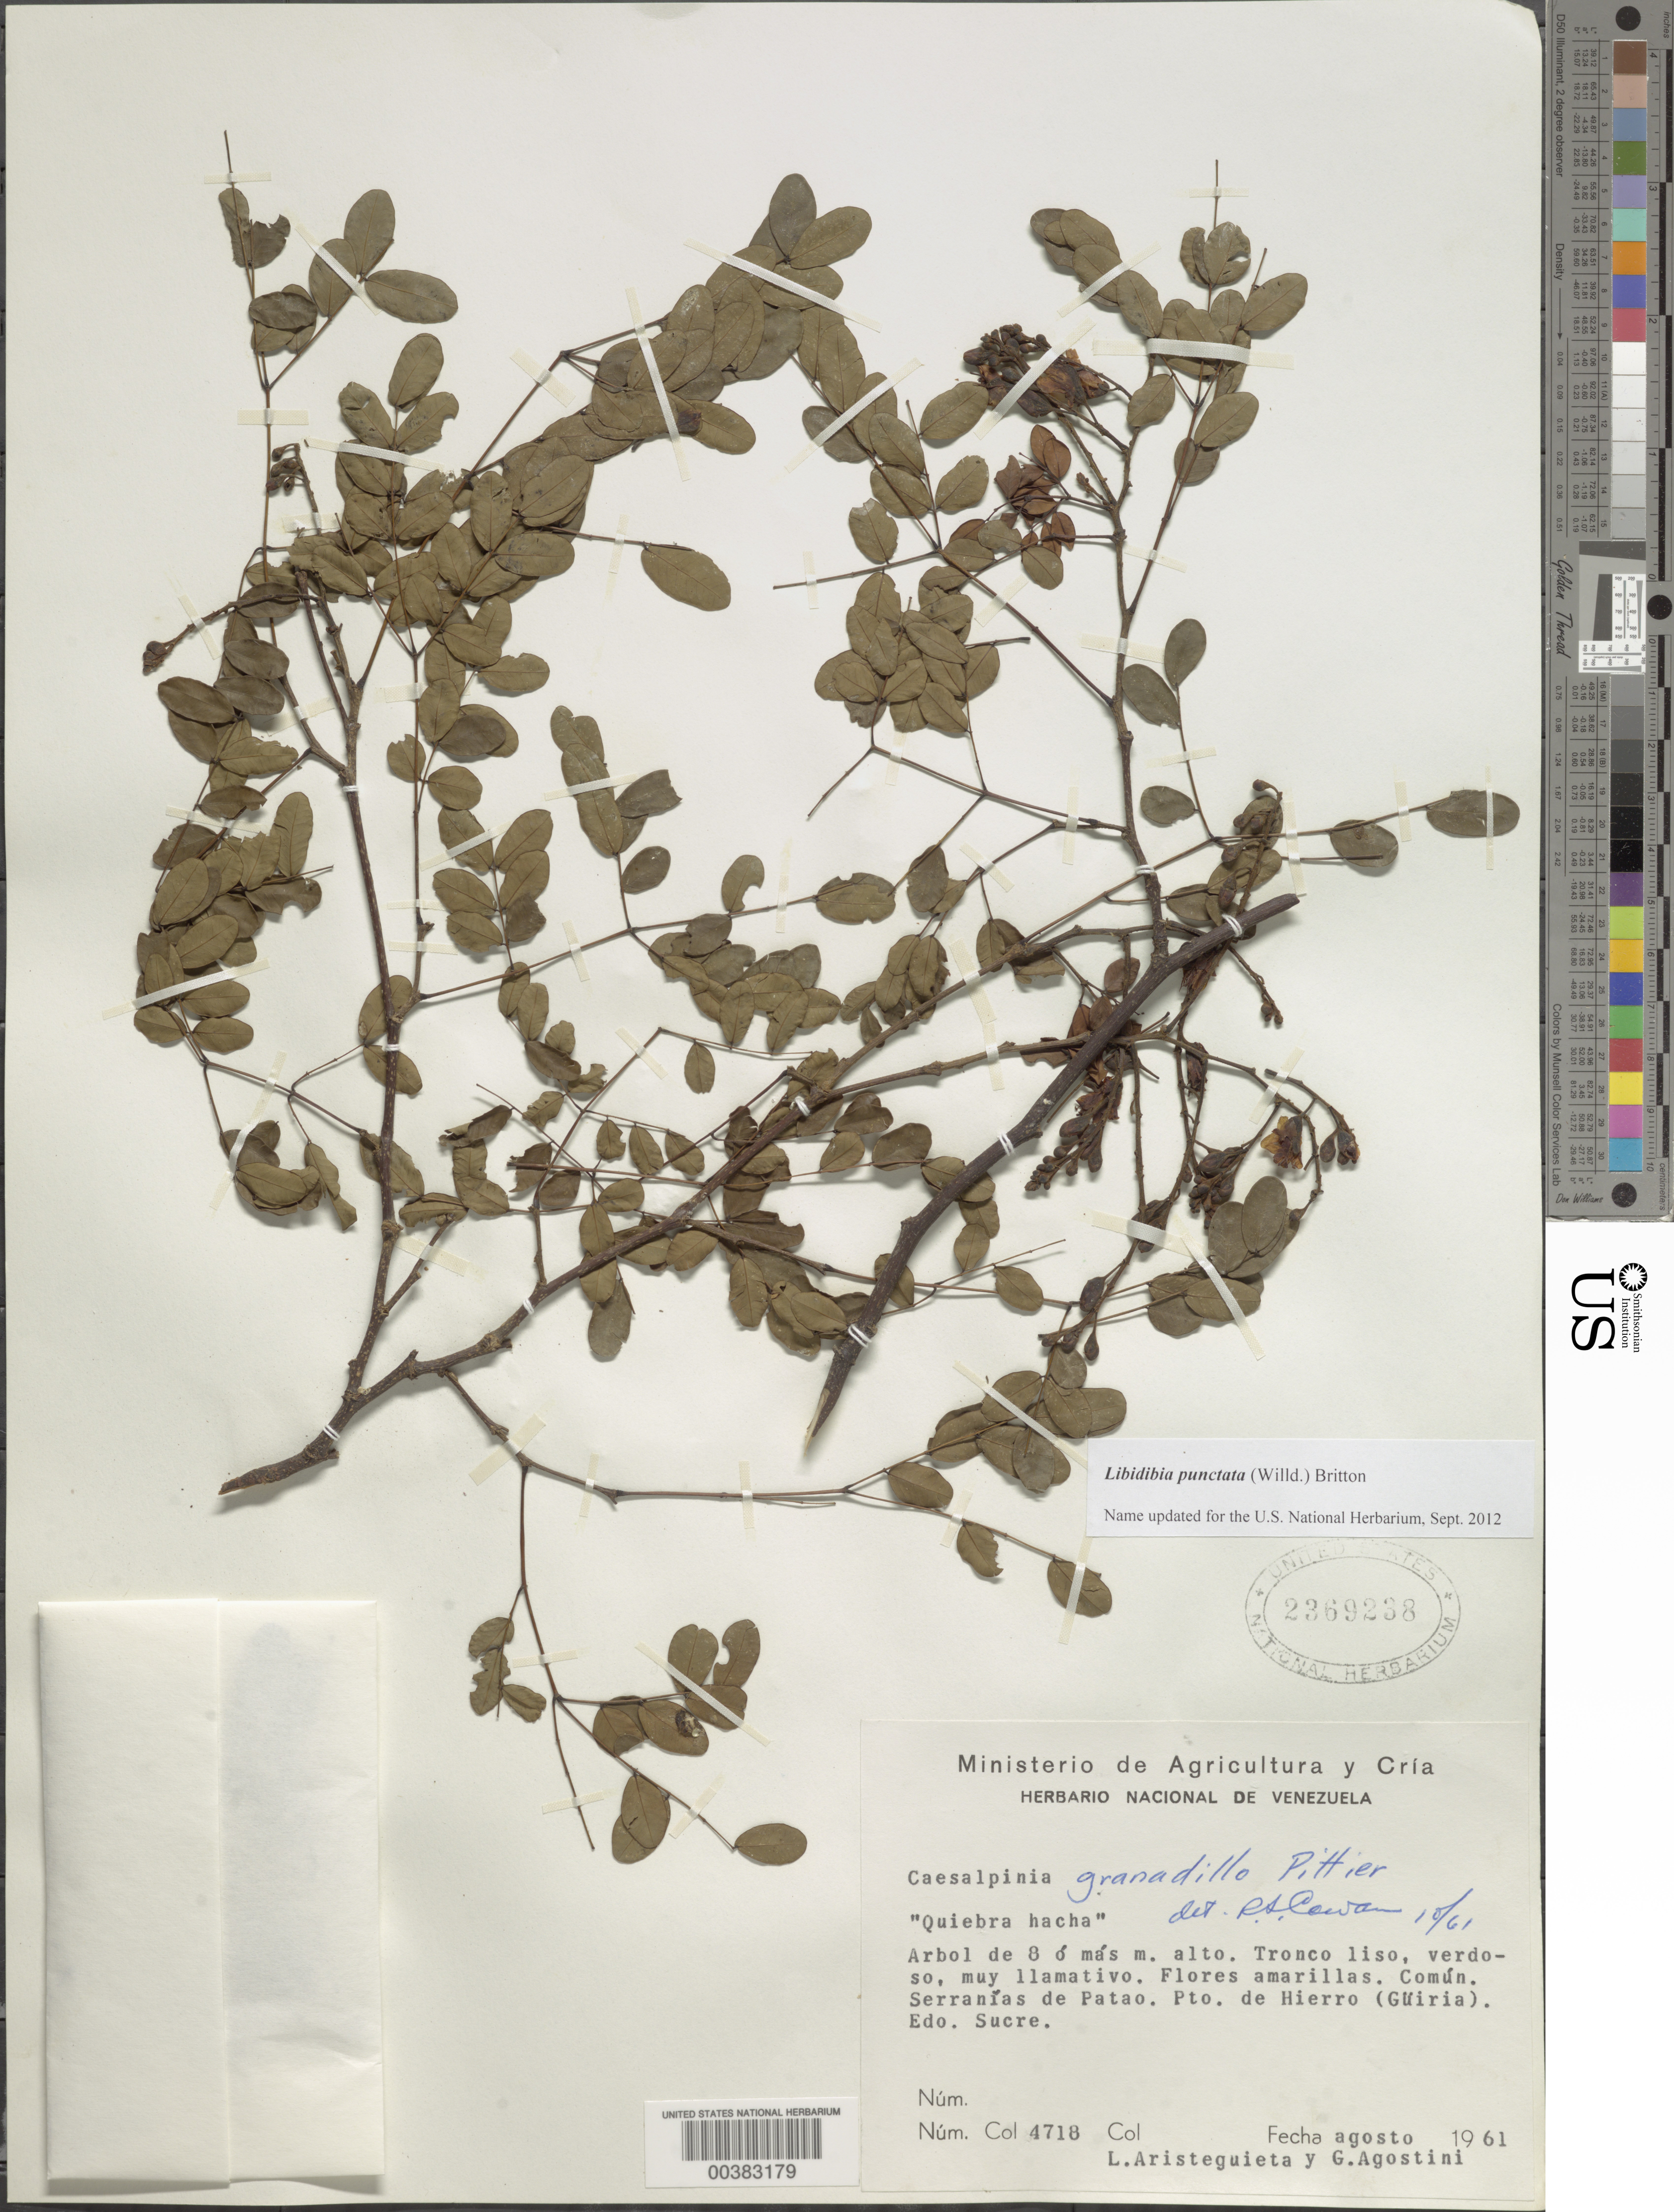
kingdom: Plantae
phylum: Tracheophyta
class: Magnoliopsida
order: Fabales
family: Fabaceae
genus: Libidibia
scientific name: Libidibia punctata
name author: (Willd.) Britton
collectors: L. Aristeguieta & G. Agostini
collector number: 4718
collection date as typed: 20 Aug 1961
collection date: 1961-08-20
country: Venezuela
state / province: Sucre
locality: En puerto de hierro, hacia el valle y serranias de patao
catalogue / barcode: US 2369238